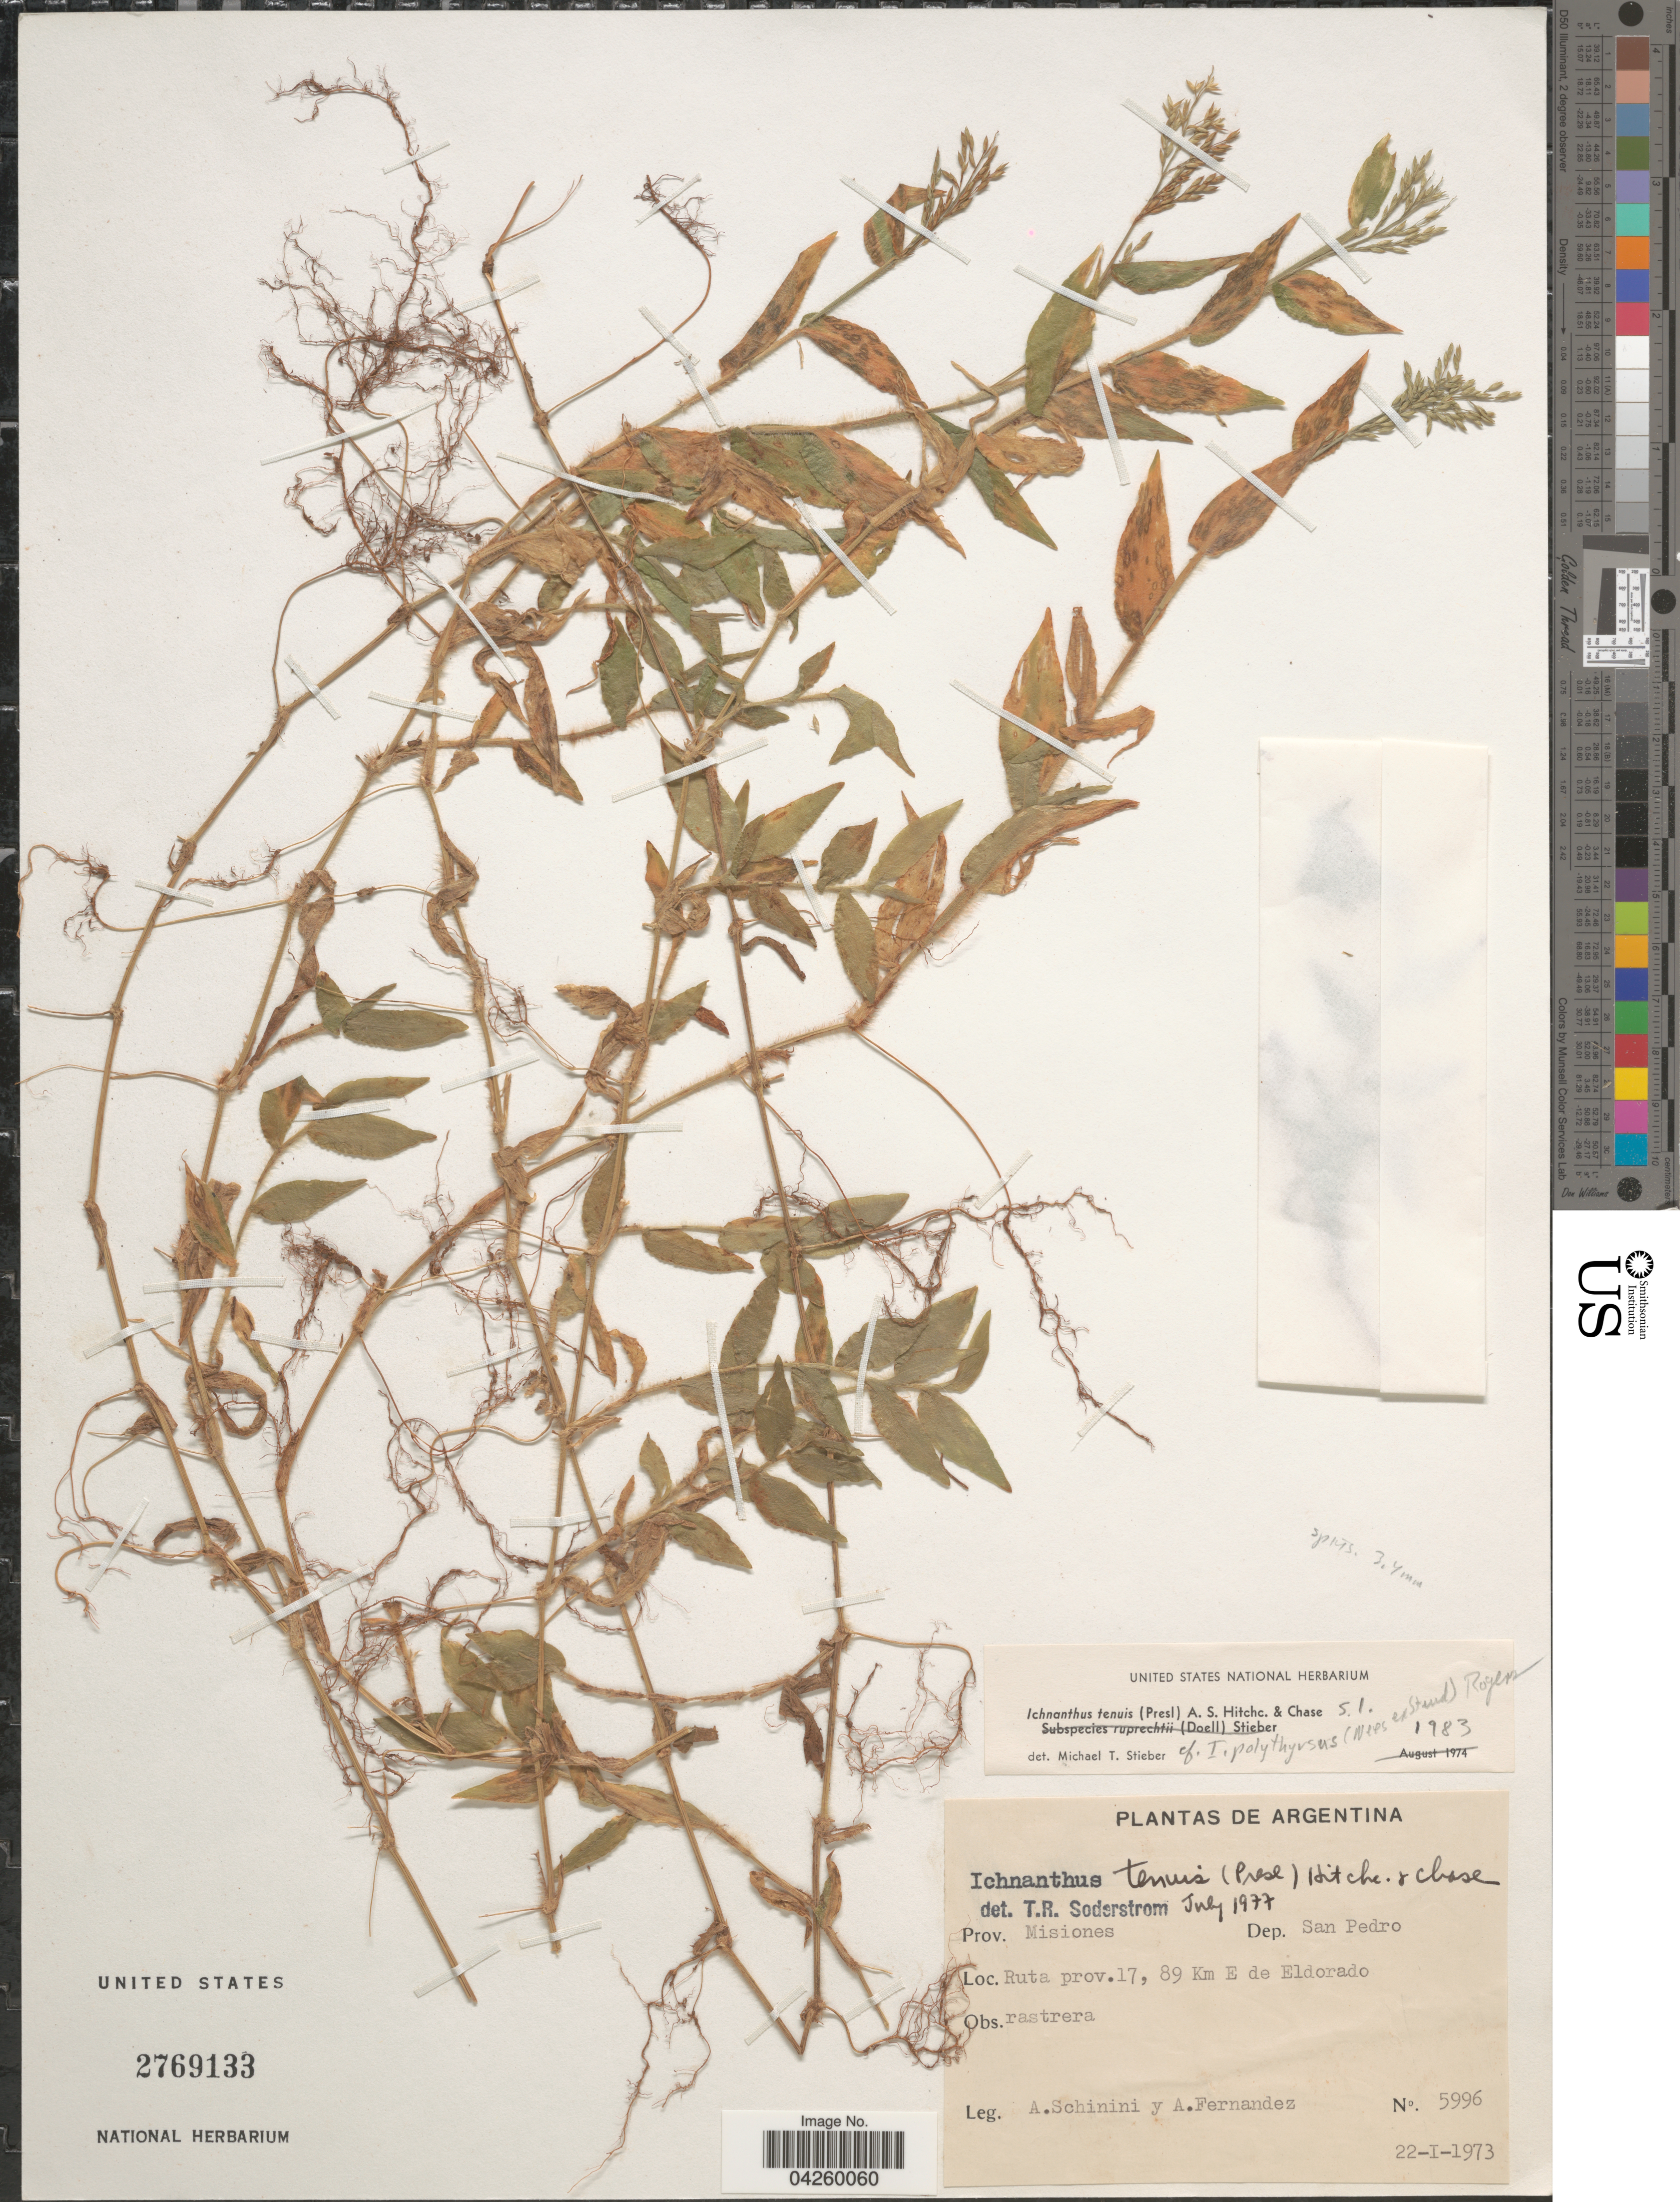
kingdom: Plantae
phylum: Tracheophyta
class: Liliopsida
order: Poales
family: Poaceae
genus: Ichnanthus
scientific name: Ichnanthus tenuis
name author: (J. Presl) Hitchc. & Chase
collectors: A. Schinini & A. Fernandez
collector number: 5996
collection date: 1973-01-22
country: Argentina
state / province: Misiones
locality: Dep. San Pedro. Ruta prov. 17, 89 Km E de Eldorado.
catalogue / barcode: US 2769133